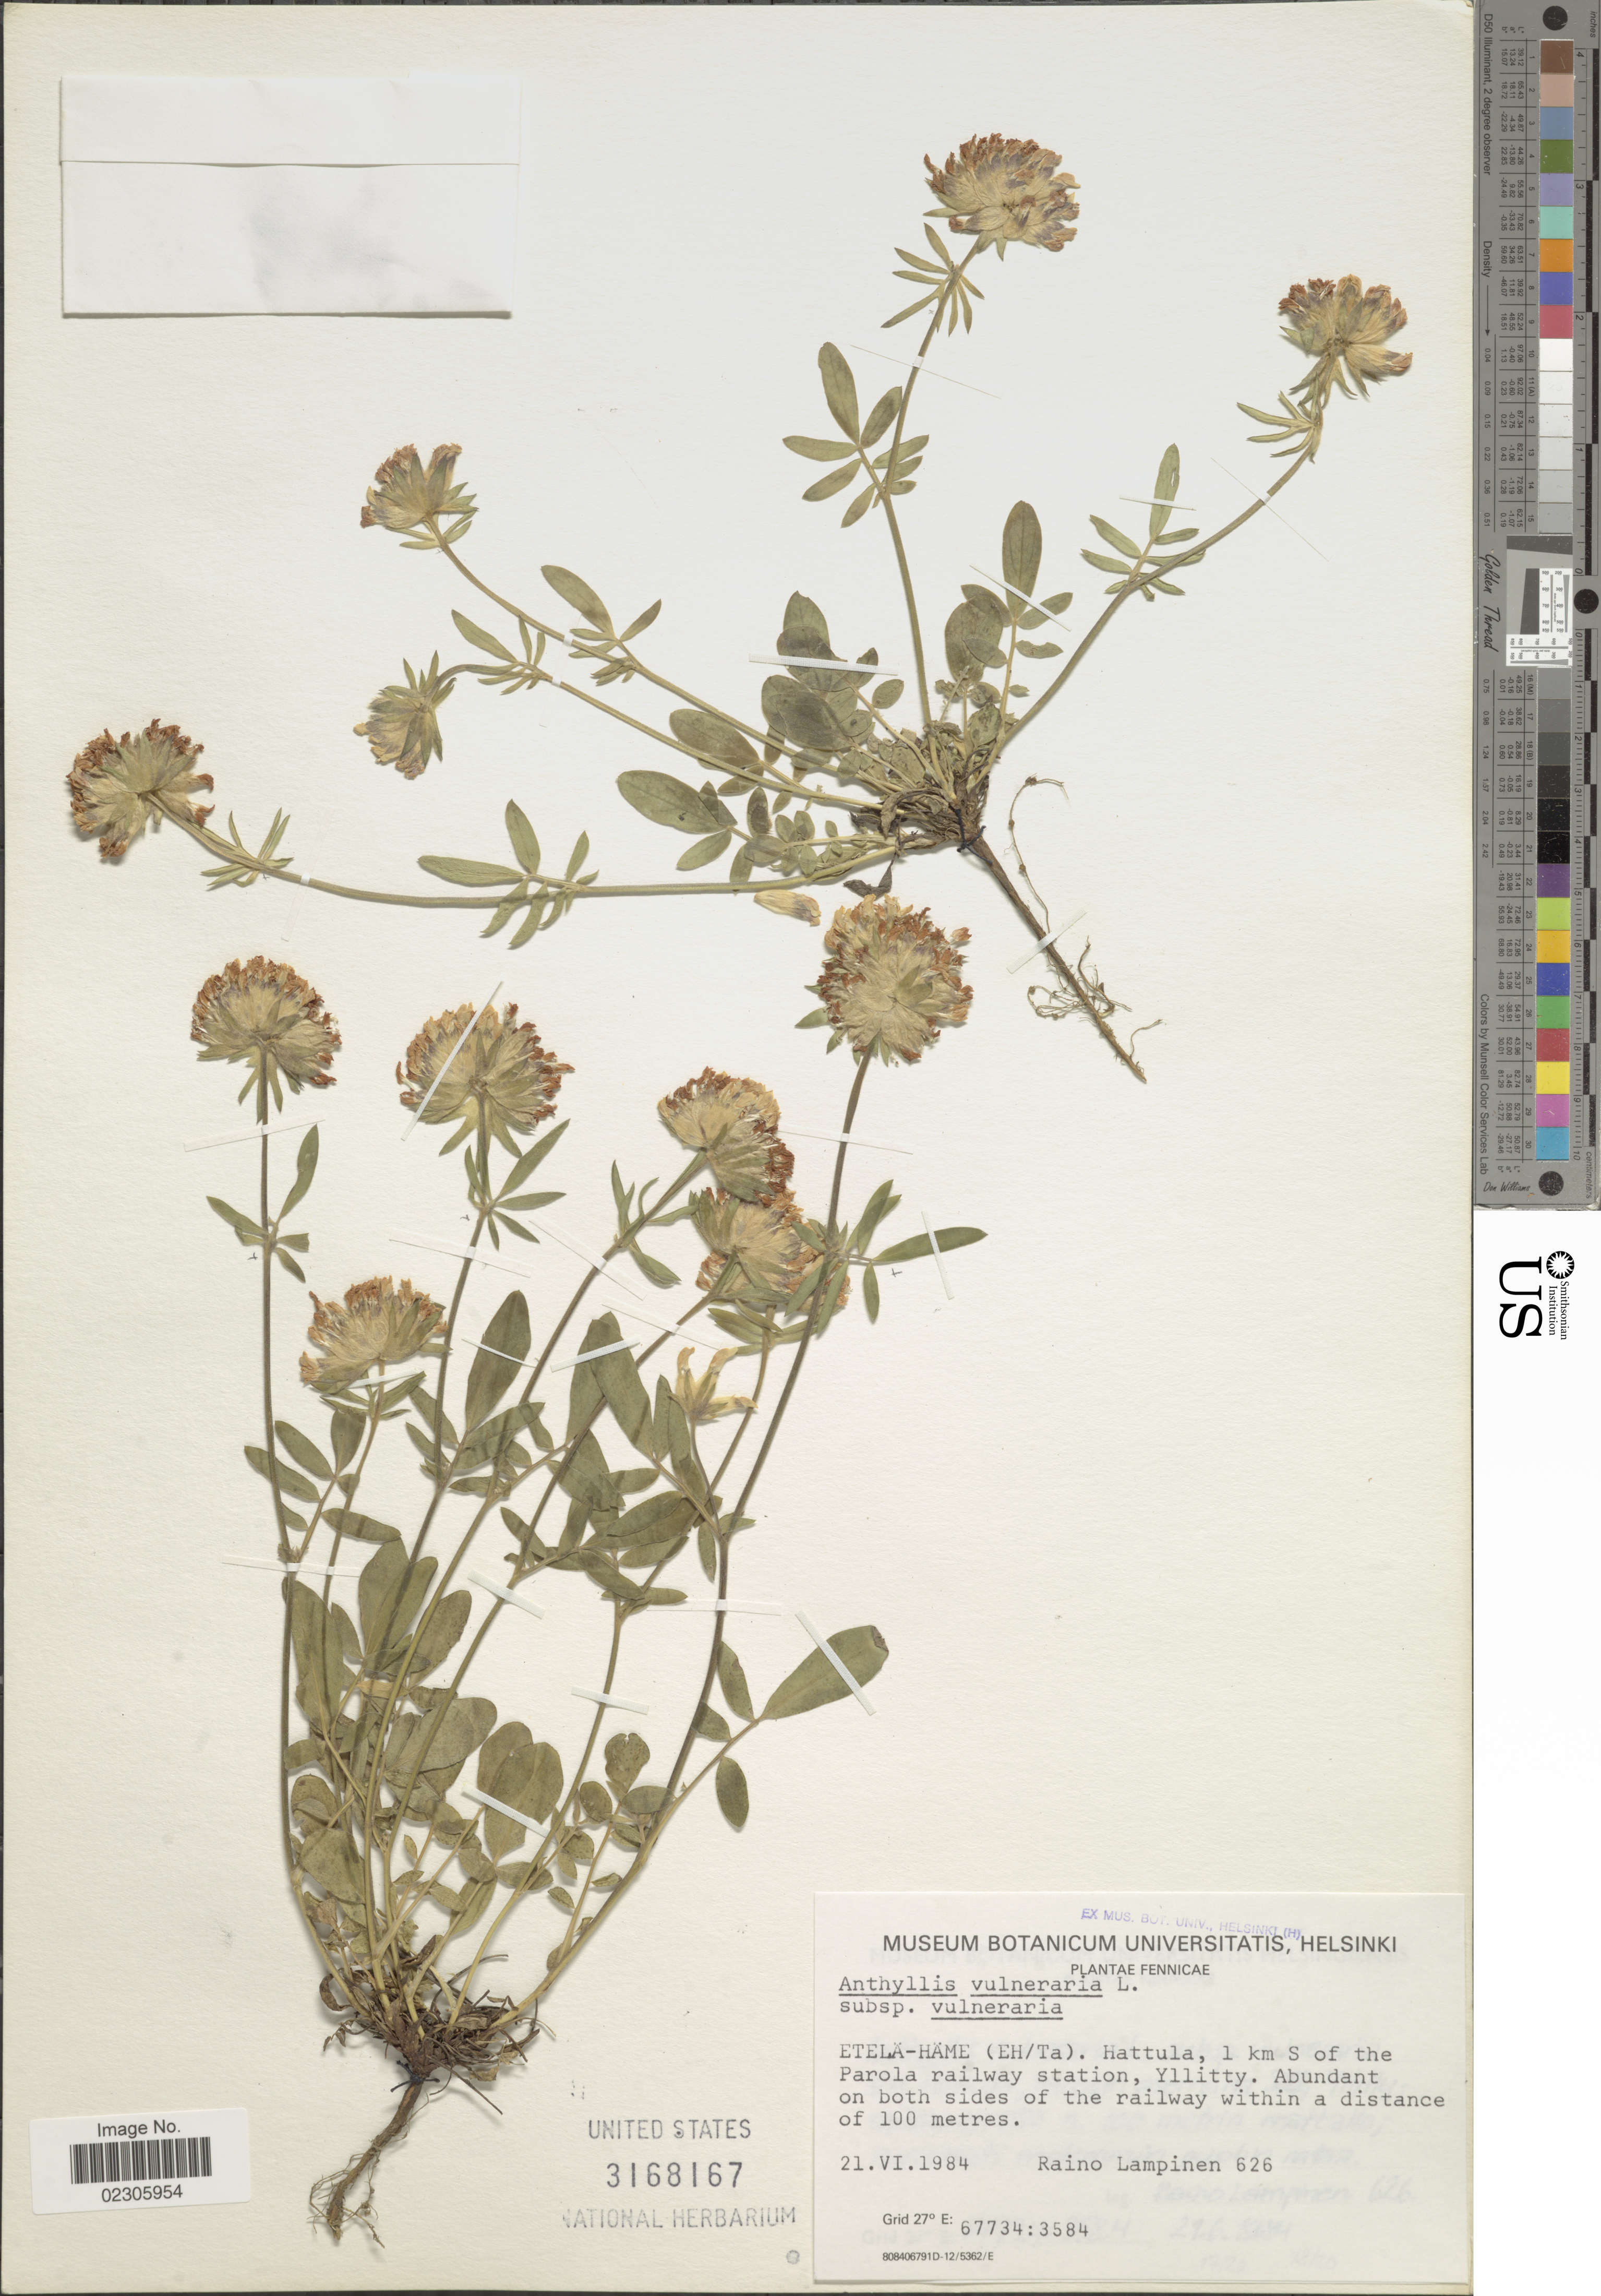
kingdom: Plantae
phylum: Tracheophyta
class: Magnoliopsida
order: Fabales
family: Fabaceae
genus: Anthyllis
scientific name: Anthyllis vulneraria subsp. vulneraria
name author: L.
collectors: R. Lampinen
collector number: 626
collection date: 1984-06-21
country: Finland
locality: Fennicae, Etela-Hame (Eh/Ta), Hattula, 1 km S of the Parola railway station, Yllitty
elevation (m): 100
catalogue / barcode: US 3168167